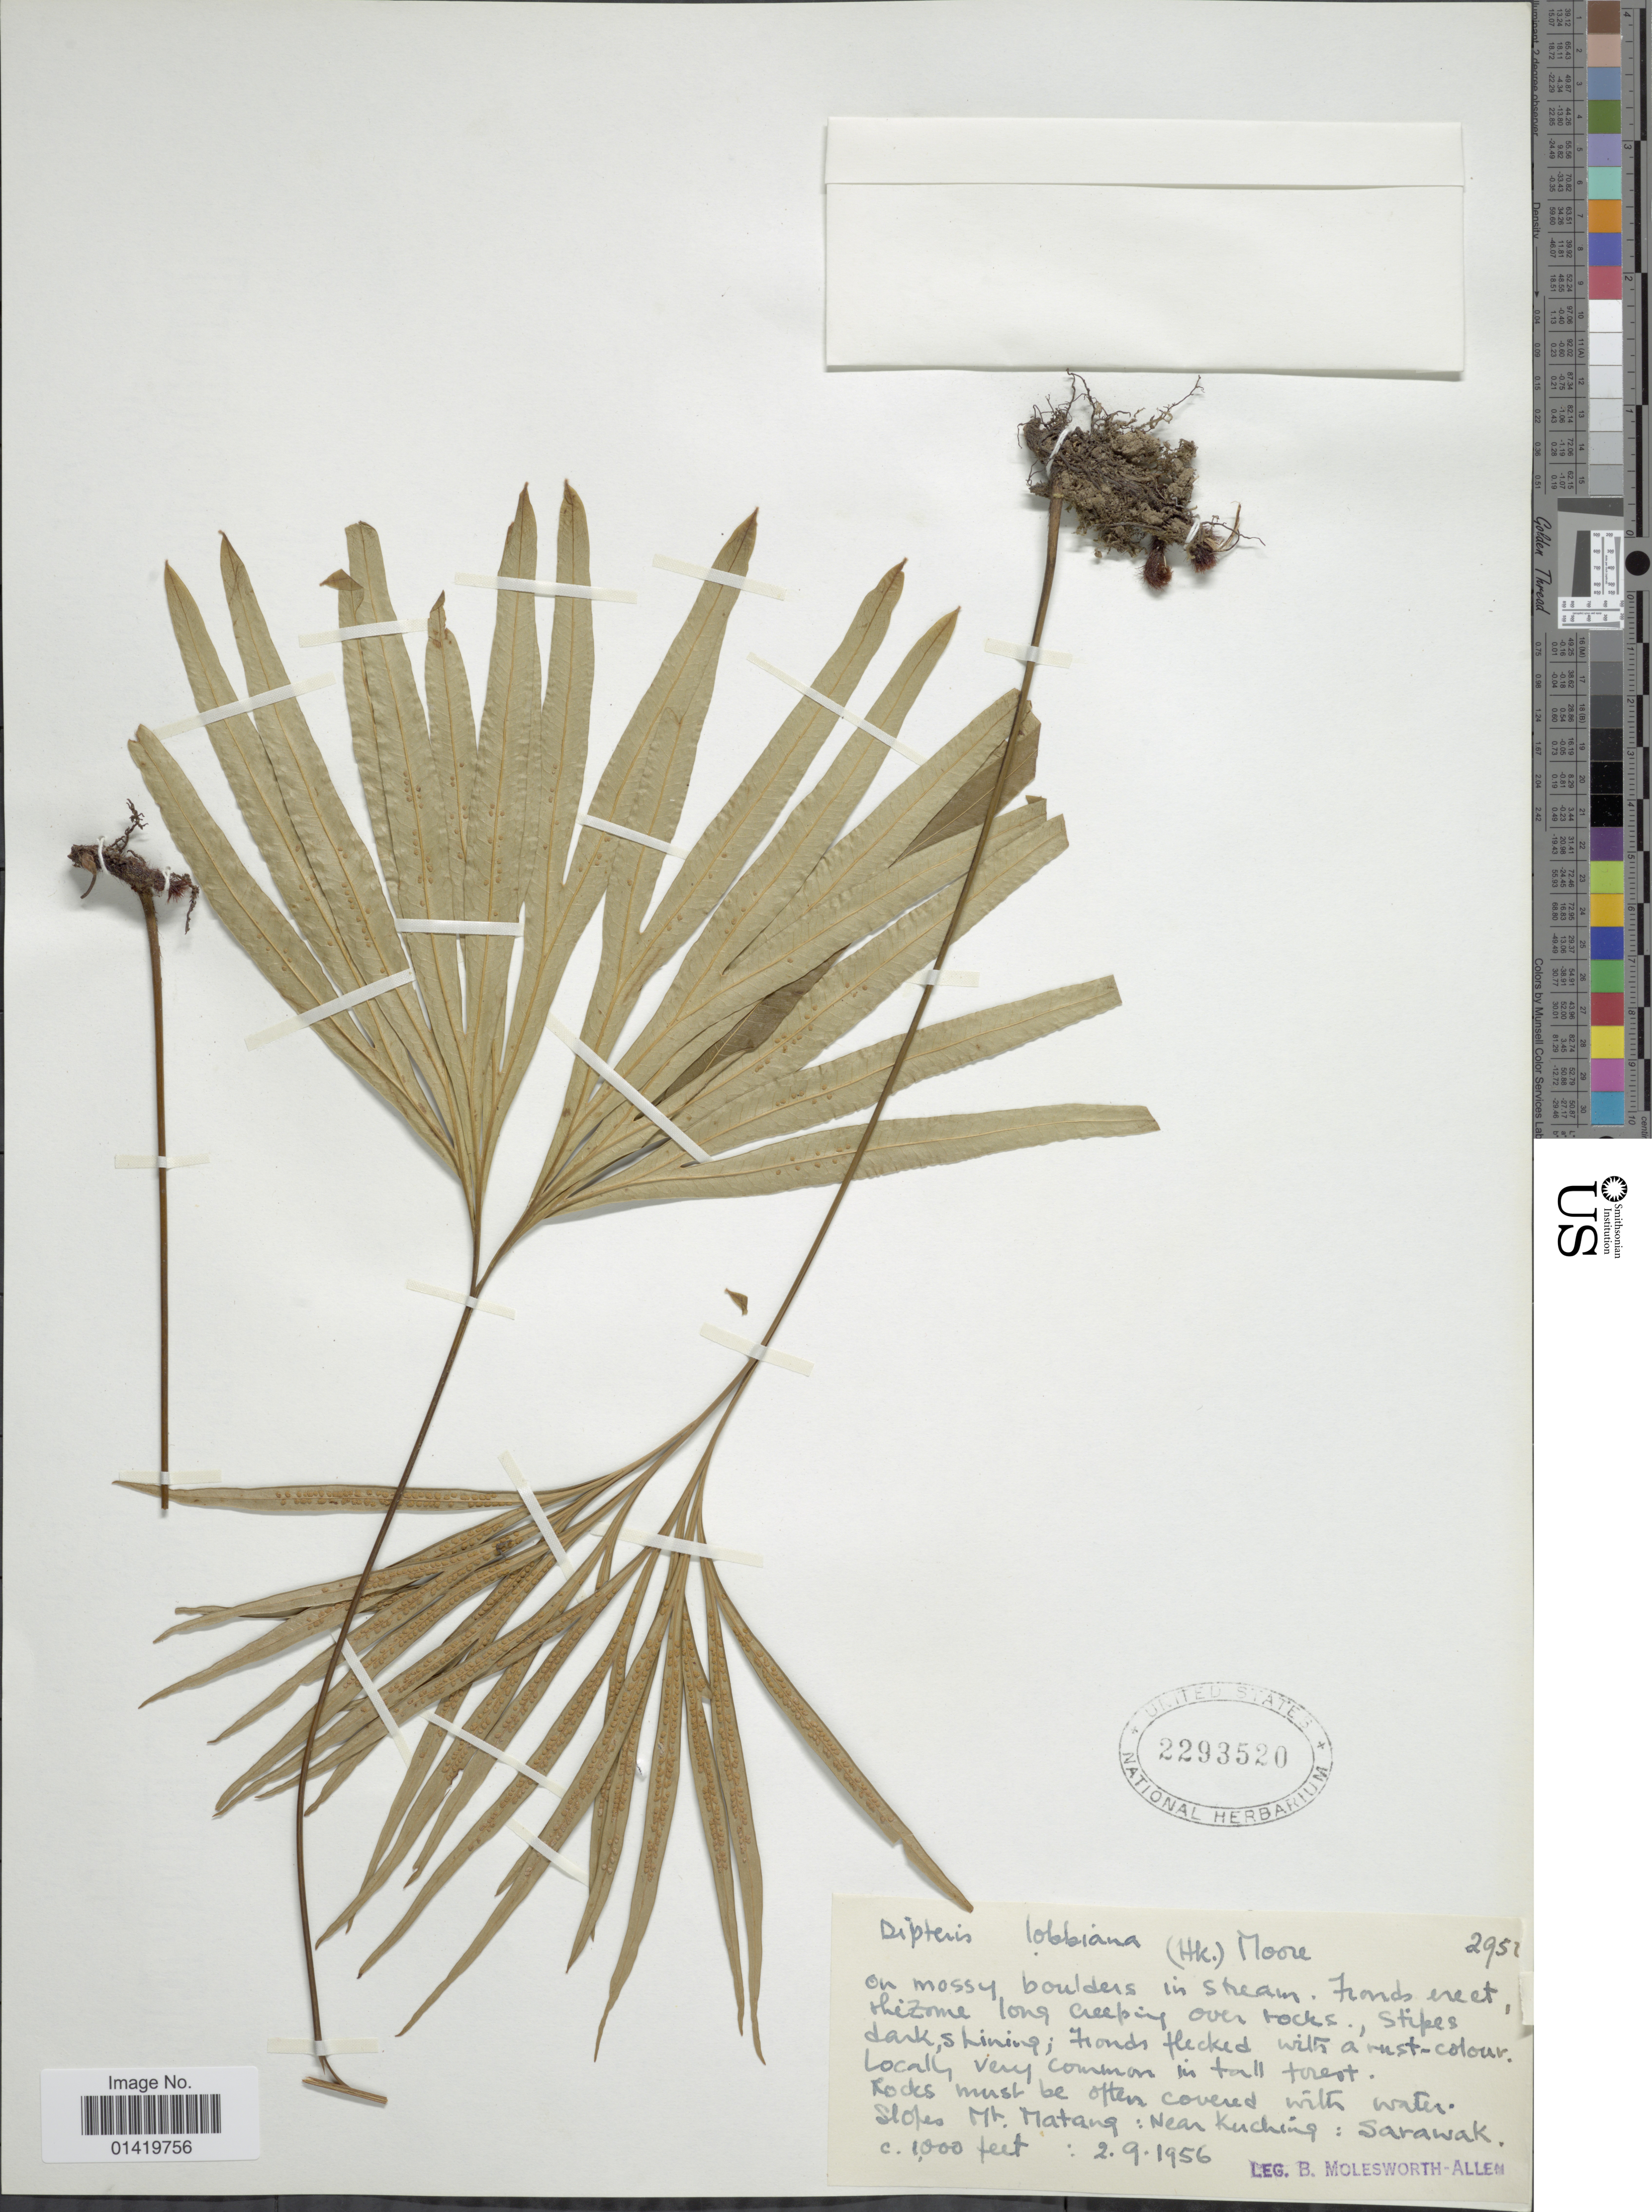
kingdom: Plantae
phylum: Tracheophyta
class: Polypodiopsida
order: Gleicheniales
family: Dipteridaceae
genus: Dipteris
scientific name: Dipteris lobbiana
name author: (Hook.) T. Moore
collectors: B. E. G. Molesworth-Allen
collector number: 2951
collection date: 1956-09-02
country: Malaysia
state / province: Sarawak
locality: Slopes Mt Matang: Near Kuching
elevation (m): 305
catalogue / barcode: US 2293520